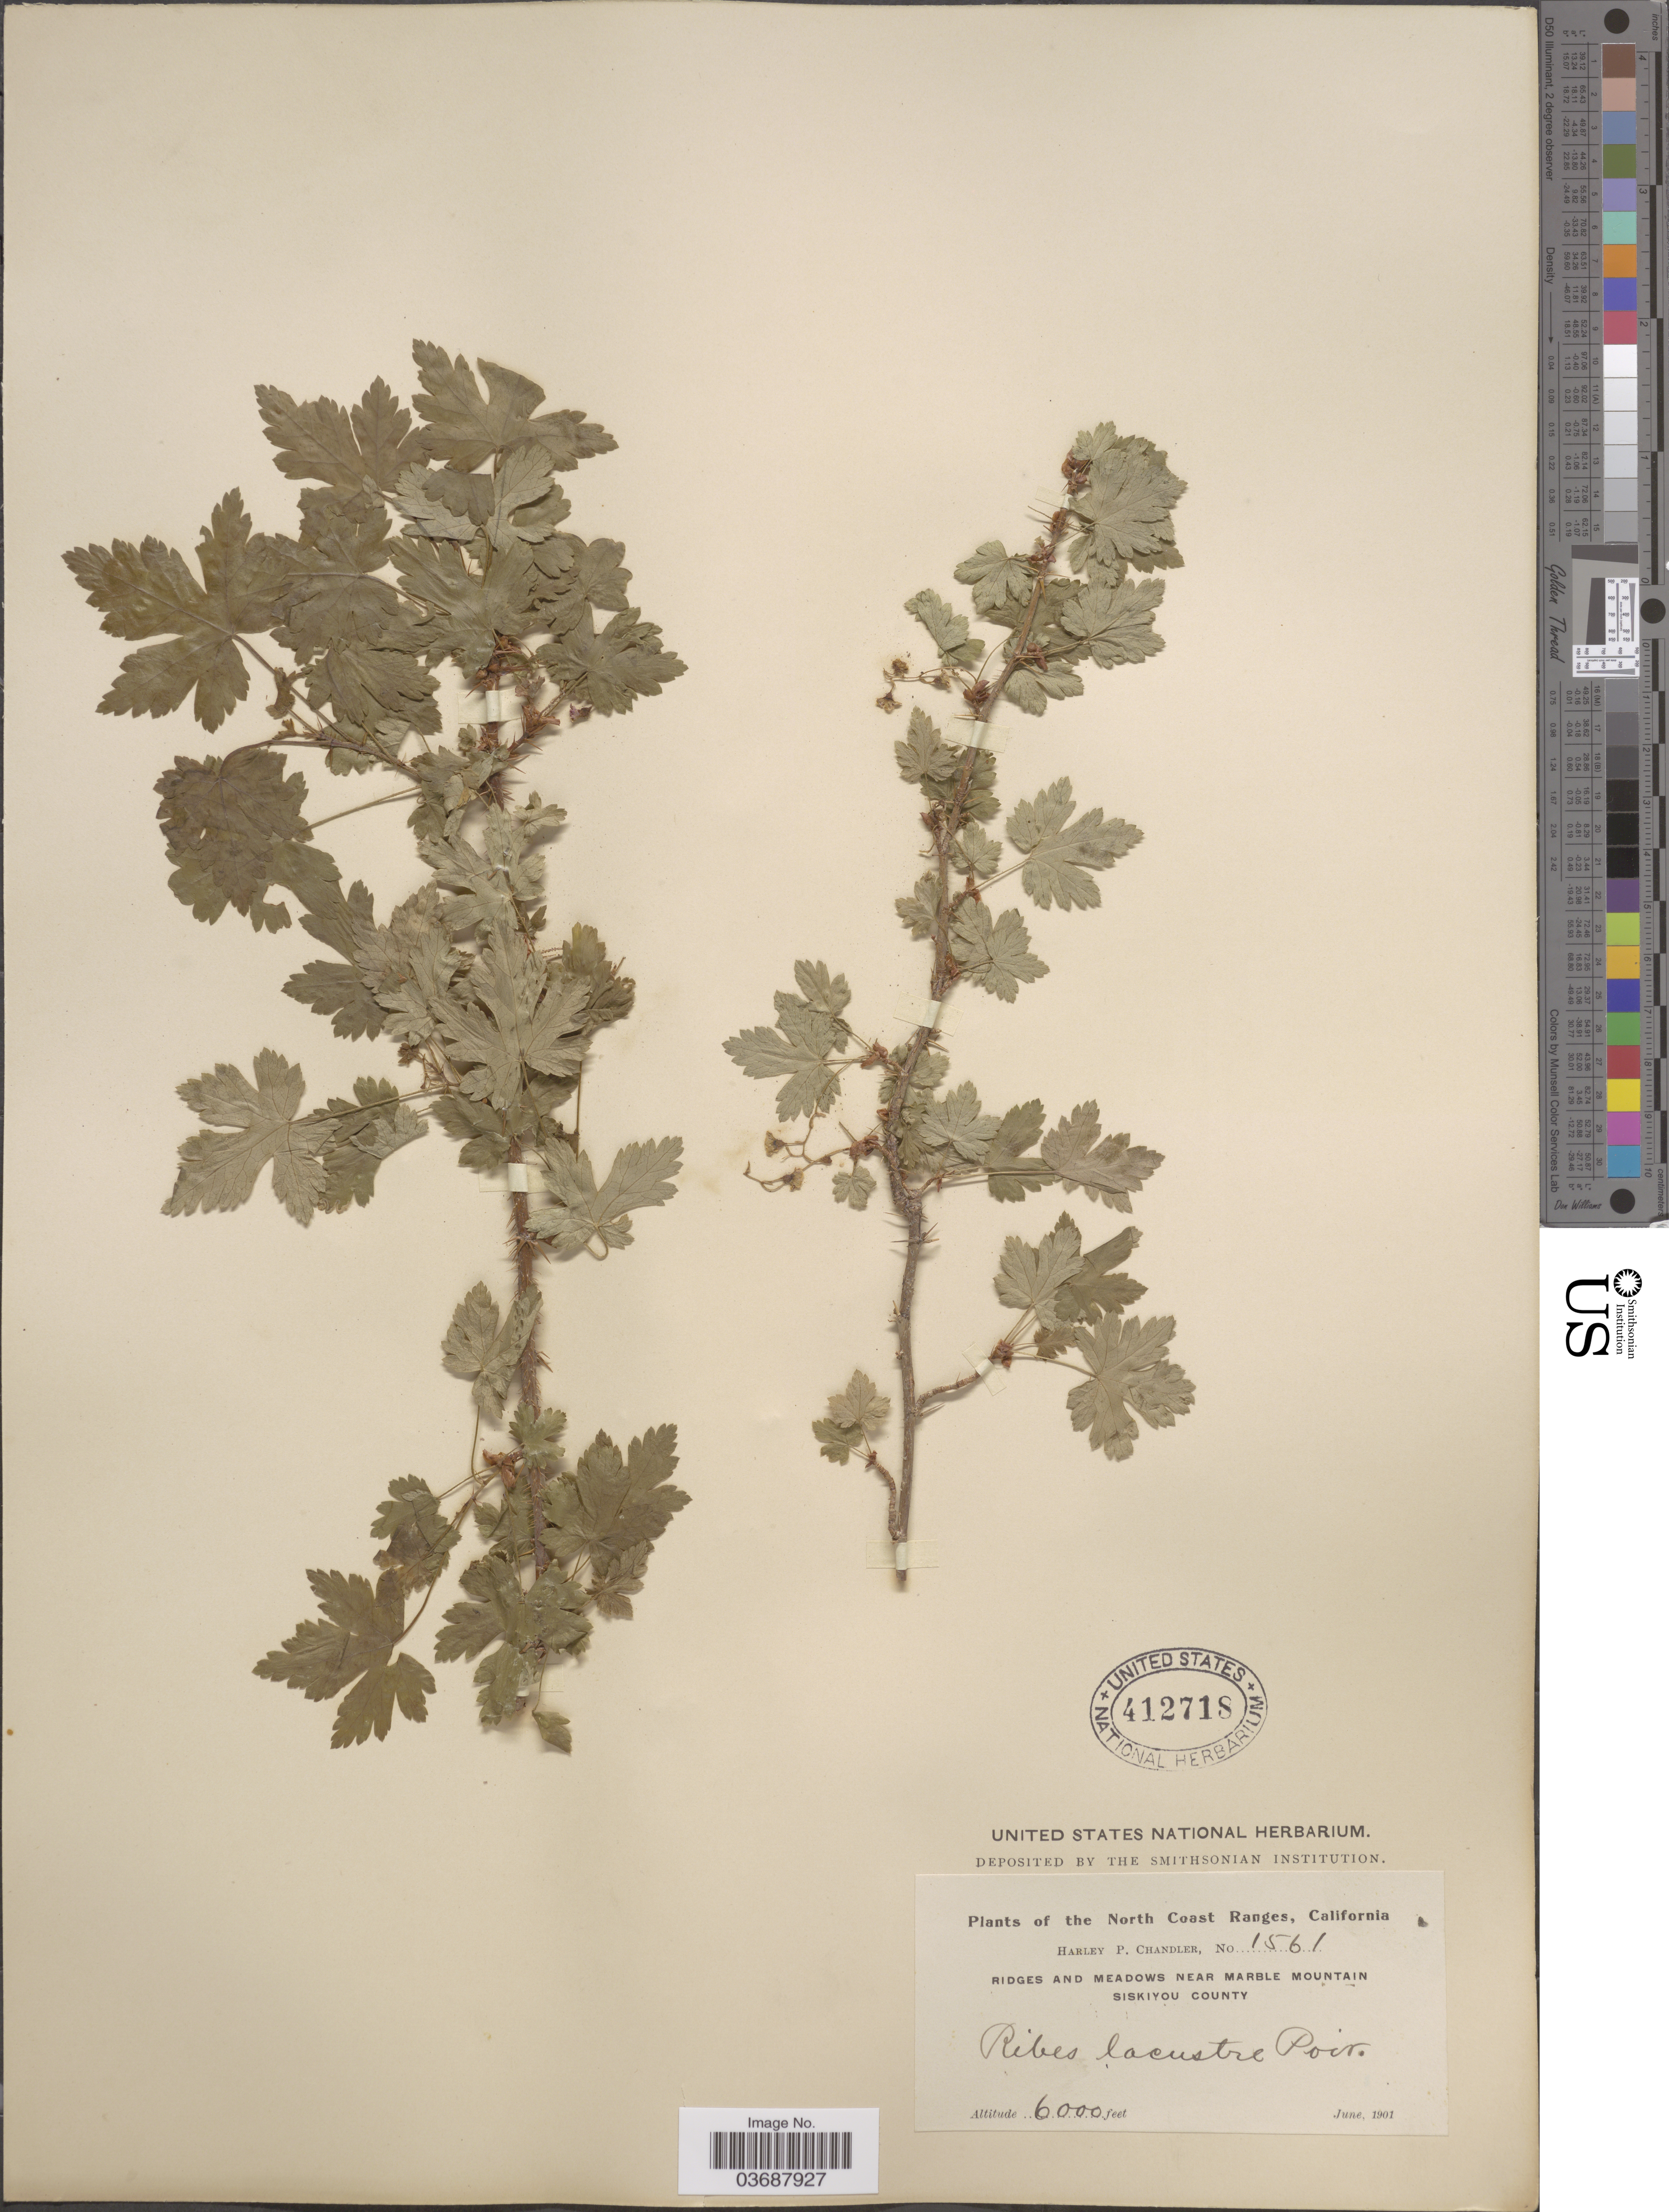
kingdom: Plantae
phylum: Tracheophyta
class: Magnoliopsida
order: Saxifragales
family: Grossulariaceae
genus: Ribes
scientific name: Ribes lacustre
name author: (Pers.) Poir.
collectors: H. Chandler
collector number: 1561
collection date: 1901-06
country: United States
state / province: California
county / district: Siskiyou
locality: North Coast Ranges. Ridges and meadows near Marble Mountain. Siskiyou County.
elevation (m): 1829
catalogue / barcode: US 412718